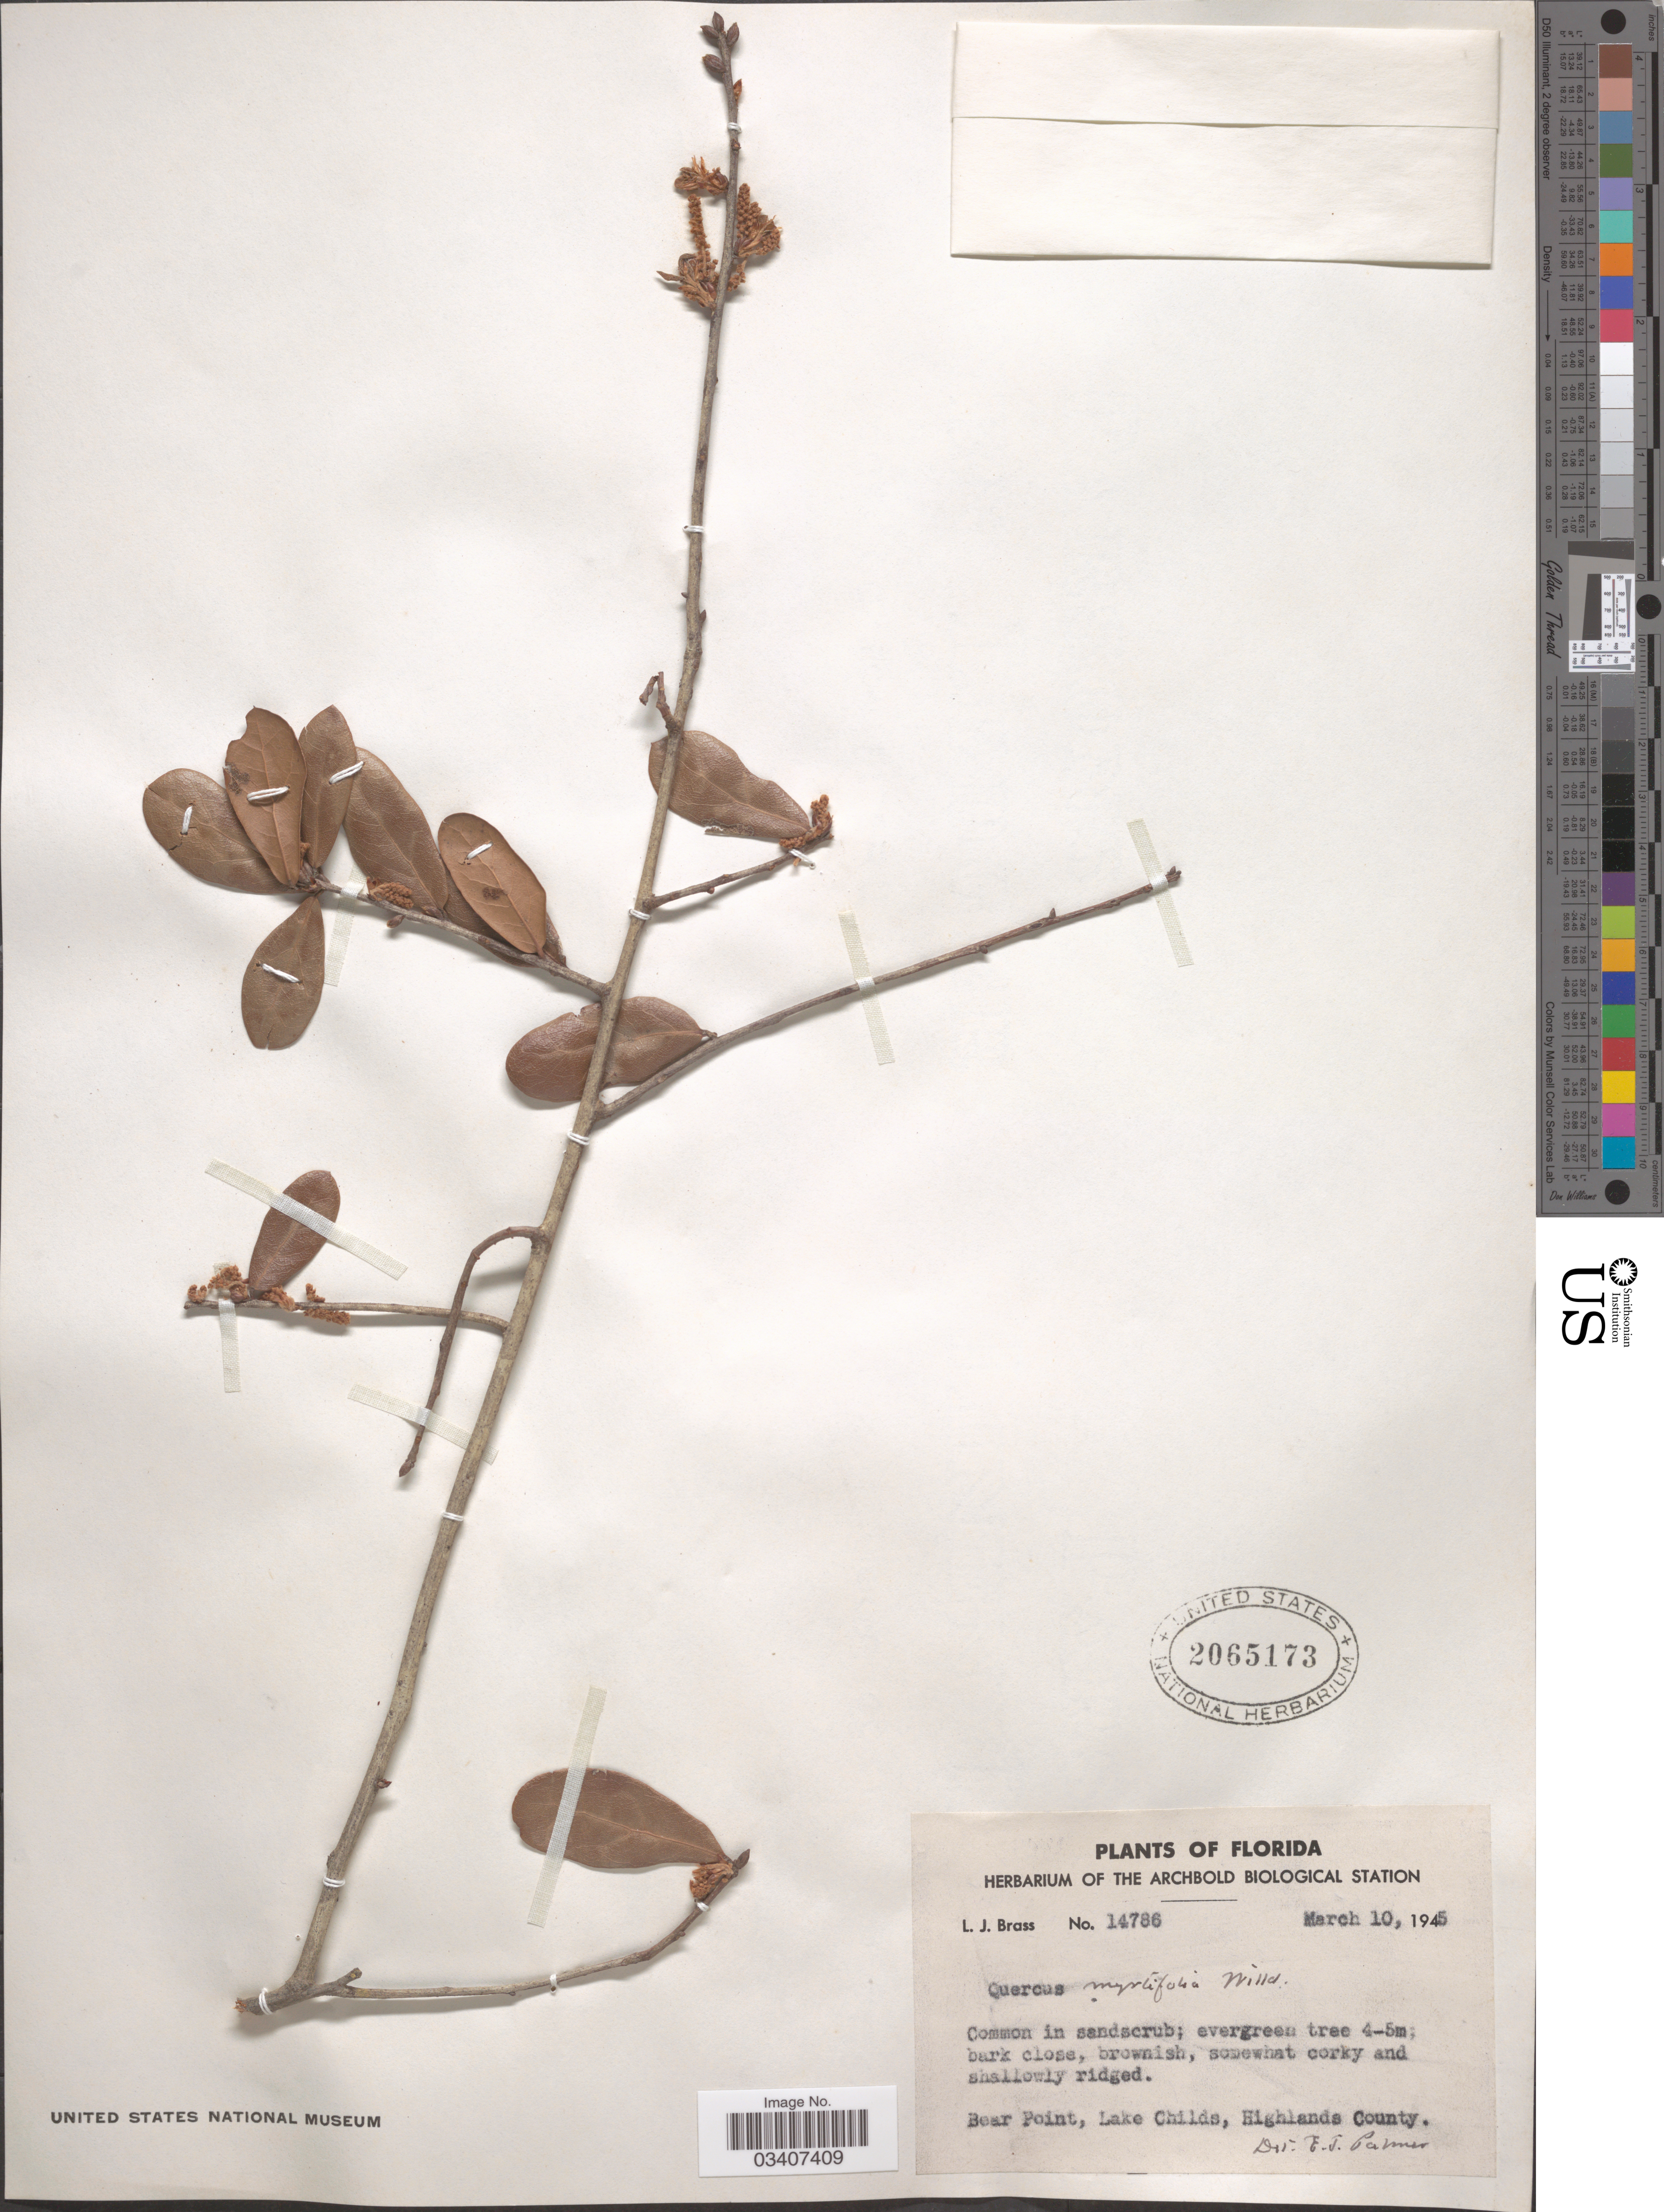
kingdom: Plantae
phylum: Tracheophyta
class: Magnoliopsida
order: Fagales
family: Fagaceae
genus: Quercus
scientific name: Quercus myrtifolia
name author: Willd.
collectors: L. J. Brass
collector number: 14786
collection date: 1945-03-10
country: United States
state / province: Florida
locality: Bear Point, Lake Childs, Highlands County.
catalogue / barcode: US 2065173